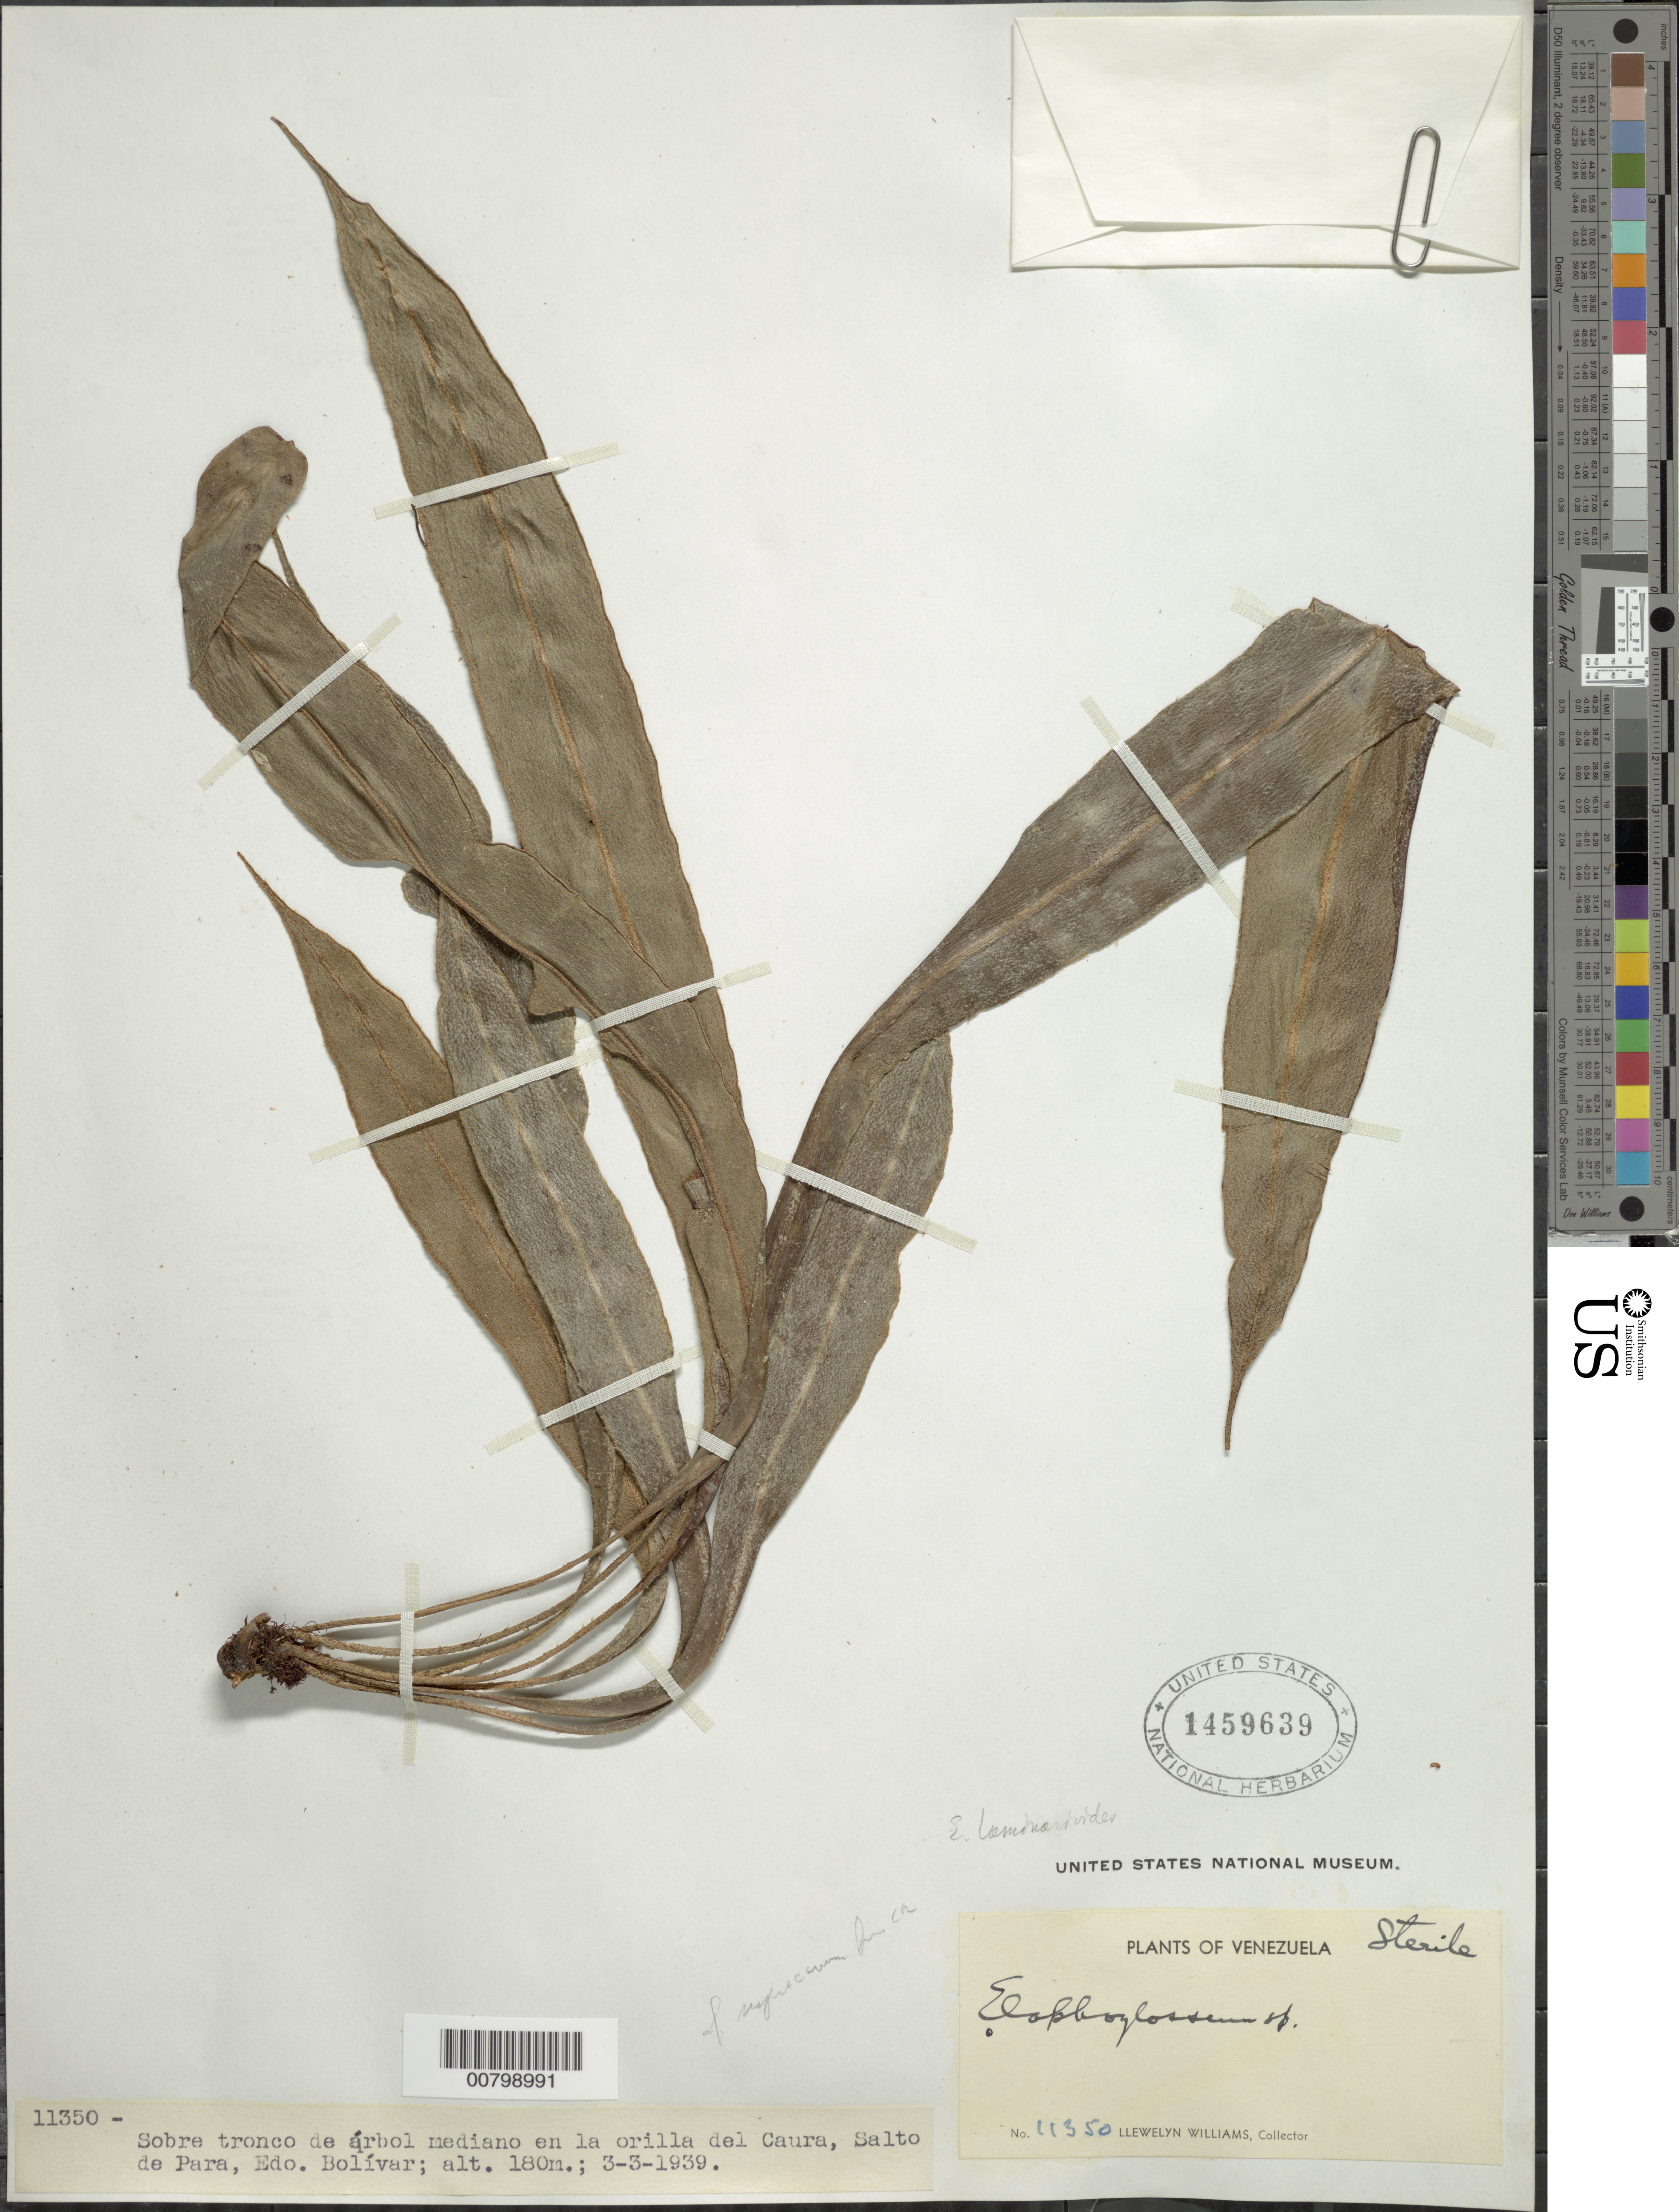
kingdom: Plantae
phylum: Tracheophyta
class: Polypodiopsida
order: Polypodiales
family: Dryopteridaceae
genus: Elaphoglossum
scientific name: Elaphoglossum laminarioides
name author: (Bory ex Fée) T. Moore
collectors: Ll. Williams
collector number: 11350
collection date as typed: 3-Mar-39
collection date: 1939-03-03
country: Venezuela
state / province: Bolívar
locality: Salto de Para, Medio Caura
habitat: Sobre tronco de arbol mediano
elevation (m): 180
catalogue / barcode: US 1459639